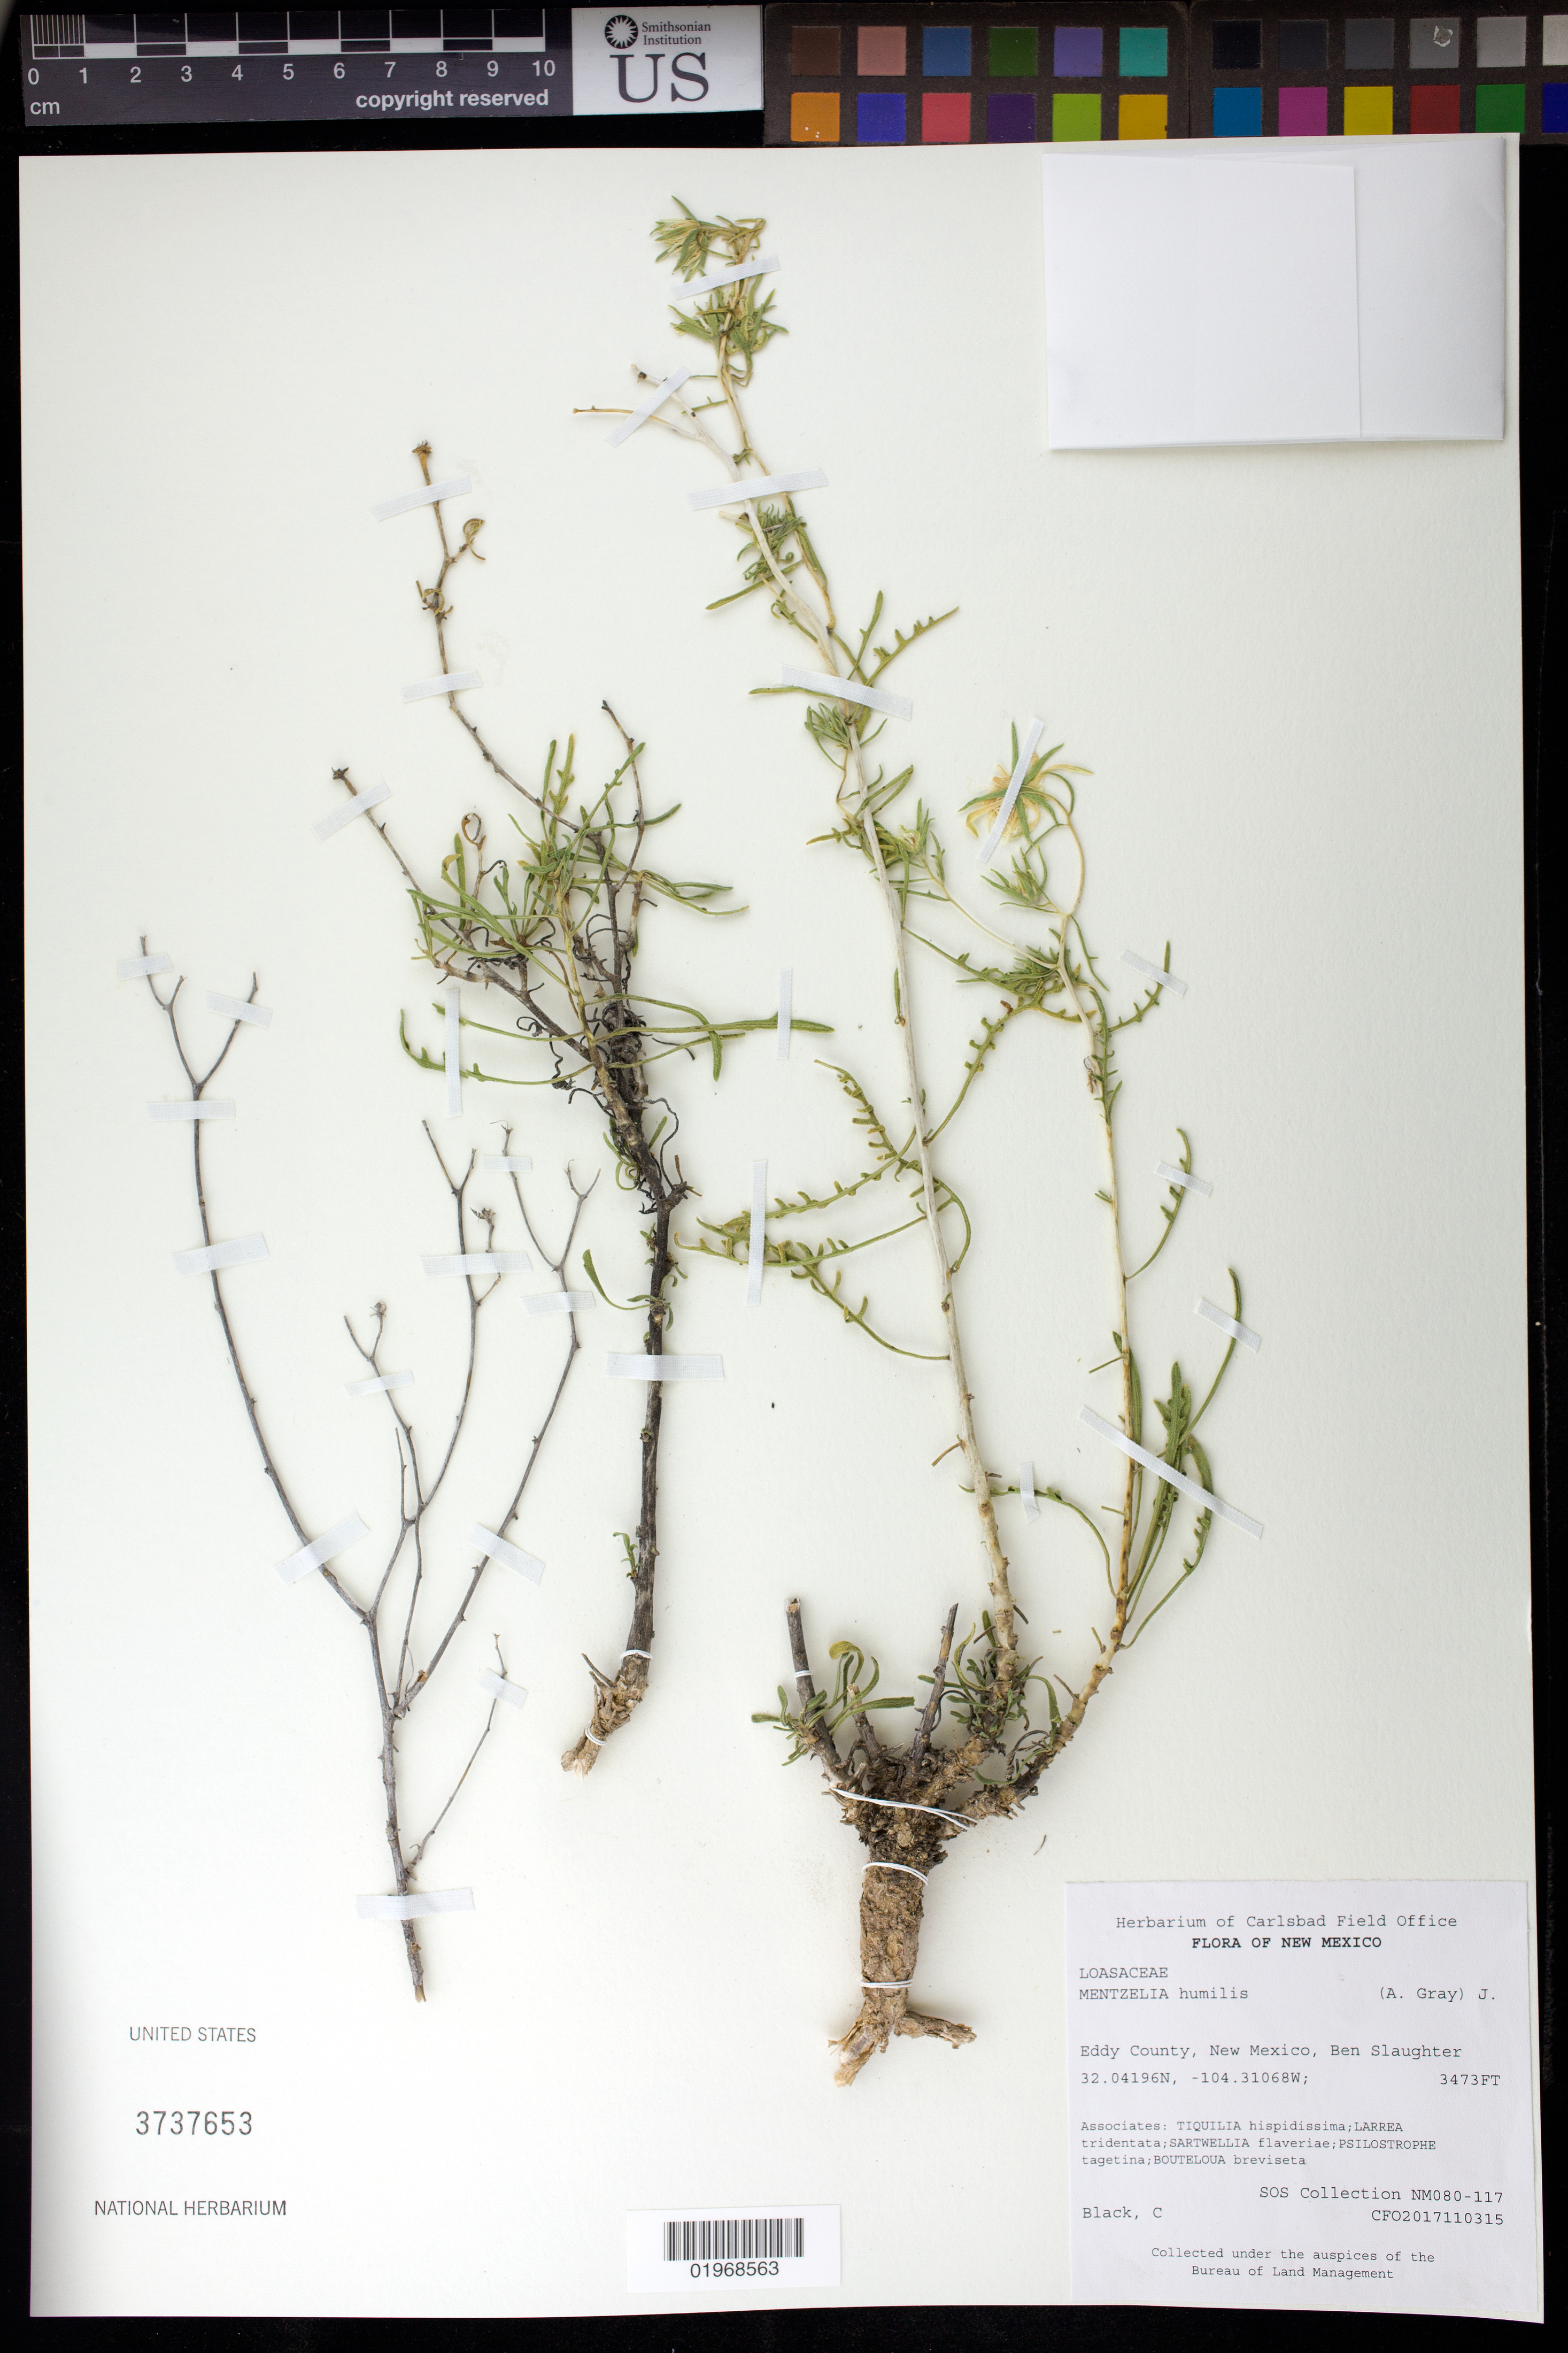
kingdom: Plantae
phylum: Tracheophyta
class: Magnoliopsida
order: Cornales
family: Loasaceae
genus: Mentzelia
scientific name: Mentzelia humilis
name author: (Urb. & Gilg) J. Darl.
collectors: C. Black & J. Adams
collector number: NM080-117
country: United States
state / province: New Mexico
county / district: Eddy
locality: Carlsbad Resource Area, Ben Slaughter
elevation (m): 1059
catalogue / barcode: US 3737653